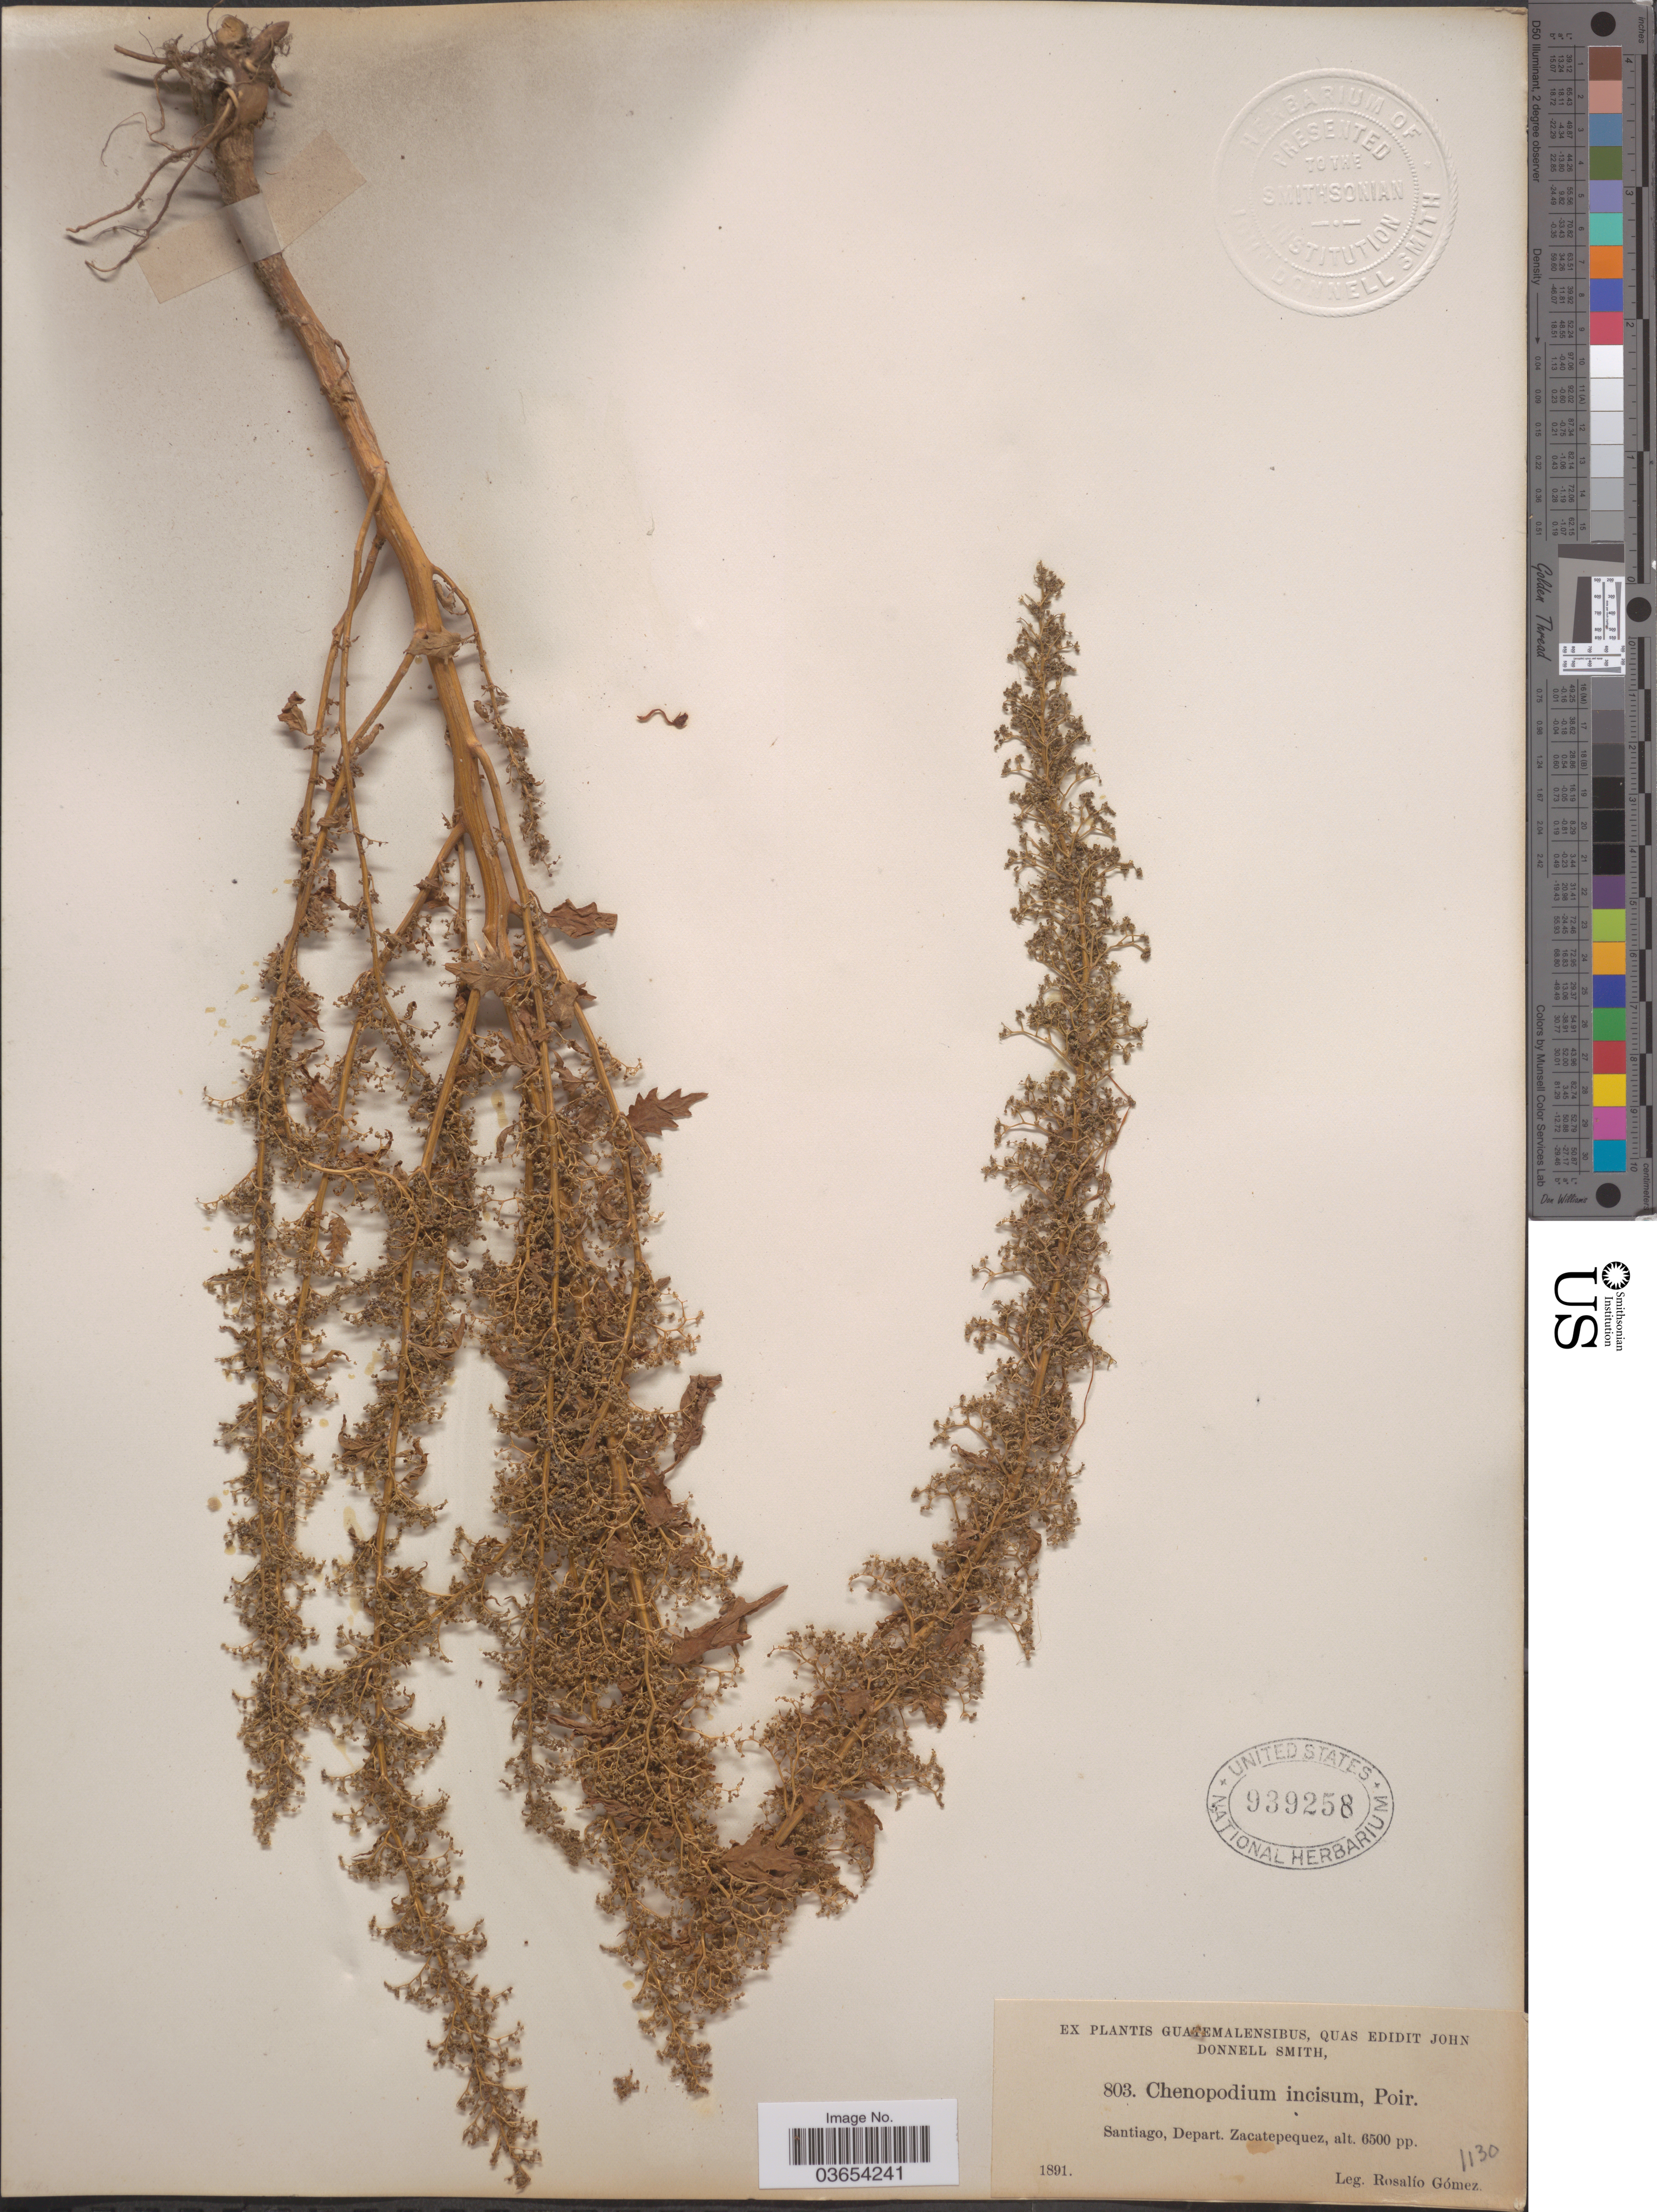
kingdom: Plantae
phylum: Tracheophyta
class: Magnoliopsida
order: Caryophyllales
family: Amaranthaceae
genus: Chenopodium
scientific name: Chenopodium incisum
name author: Poir.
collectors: R. Gómez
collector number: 803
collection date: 1891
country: Guatemala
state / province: Sacatepéquez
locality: Santiago, Depart. Zacatepequez.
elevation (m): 1981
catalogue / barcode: US 939258